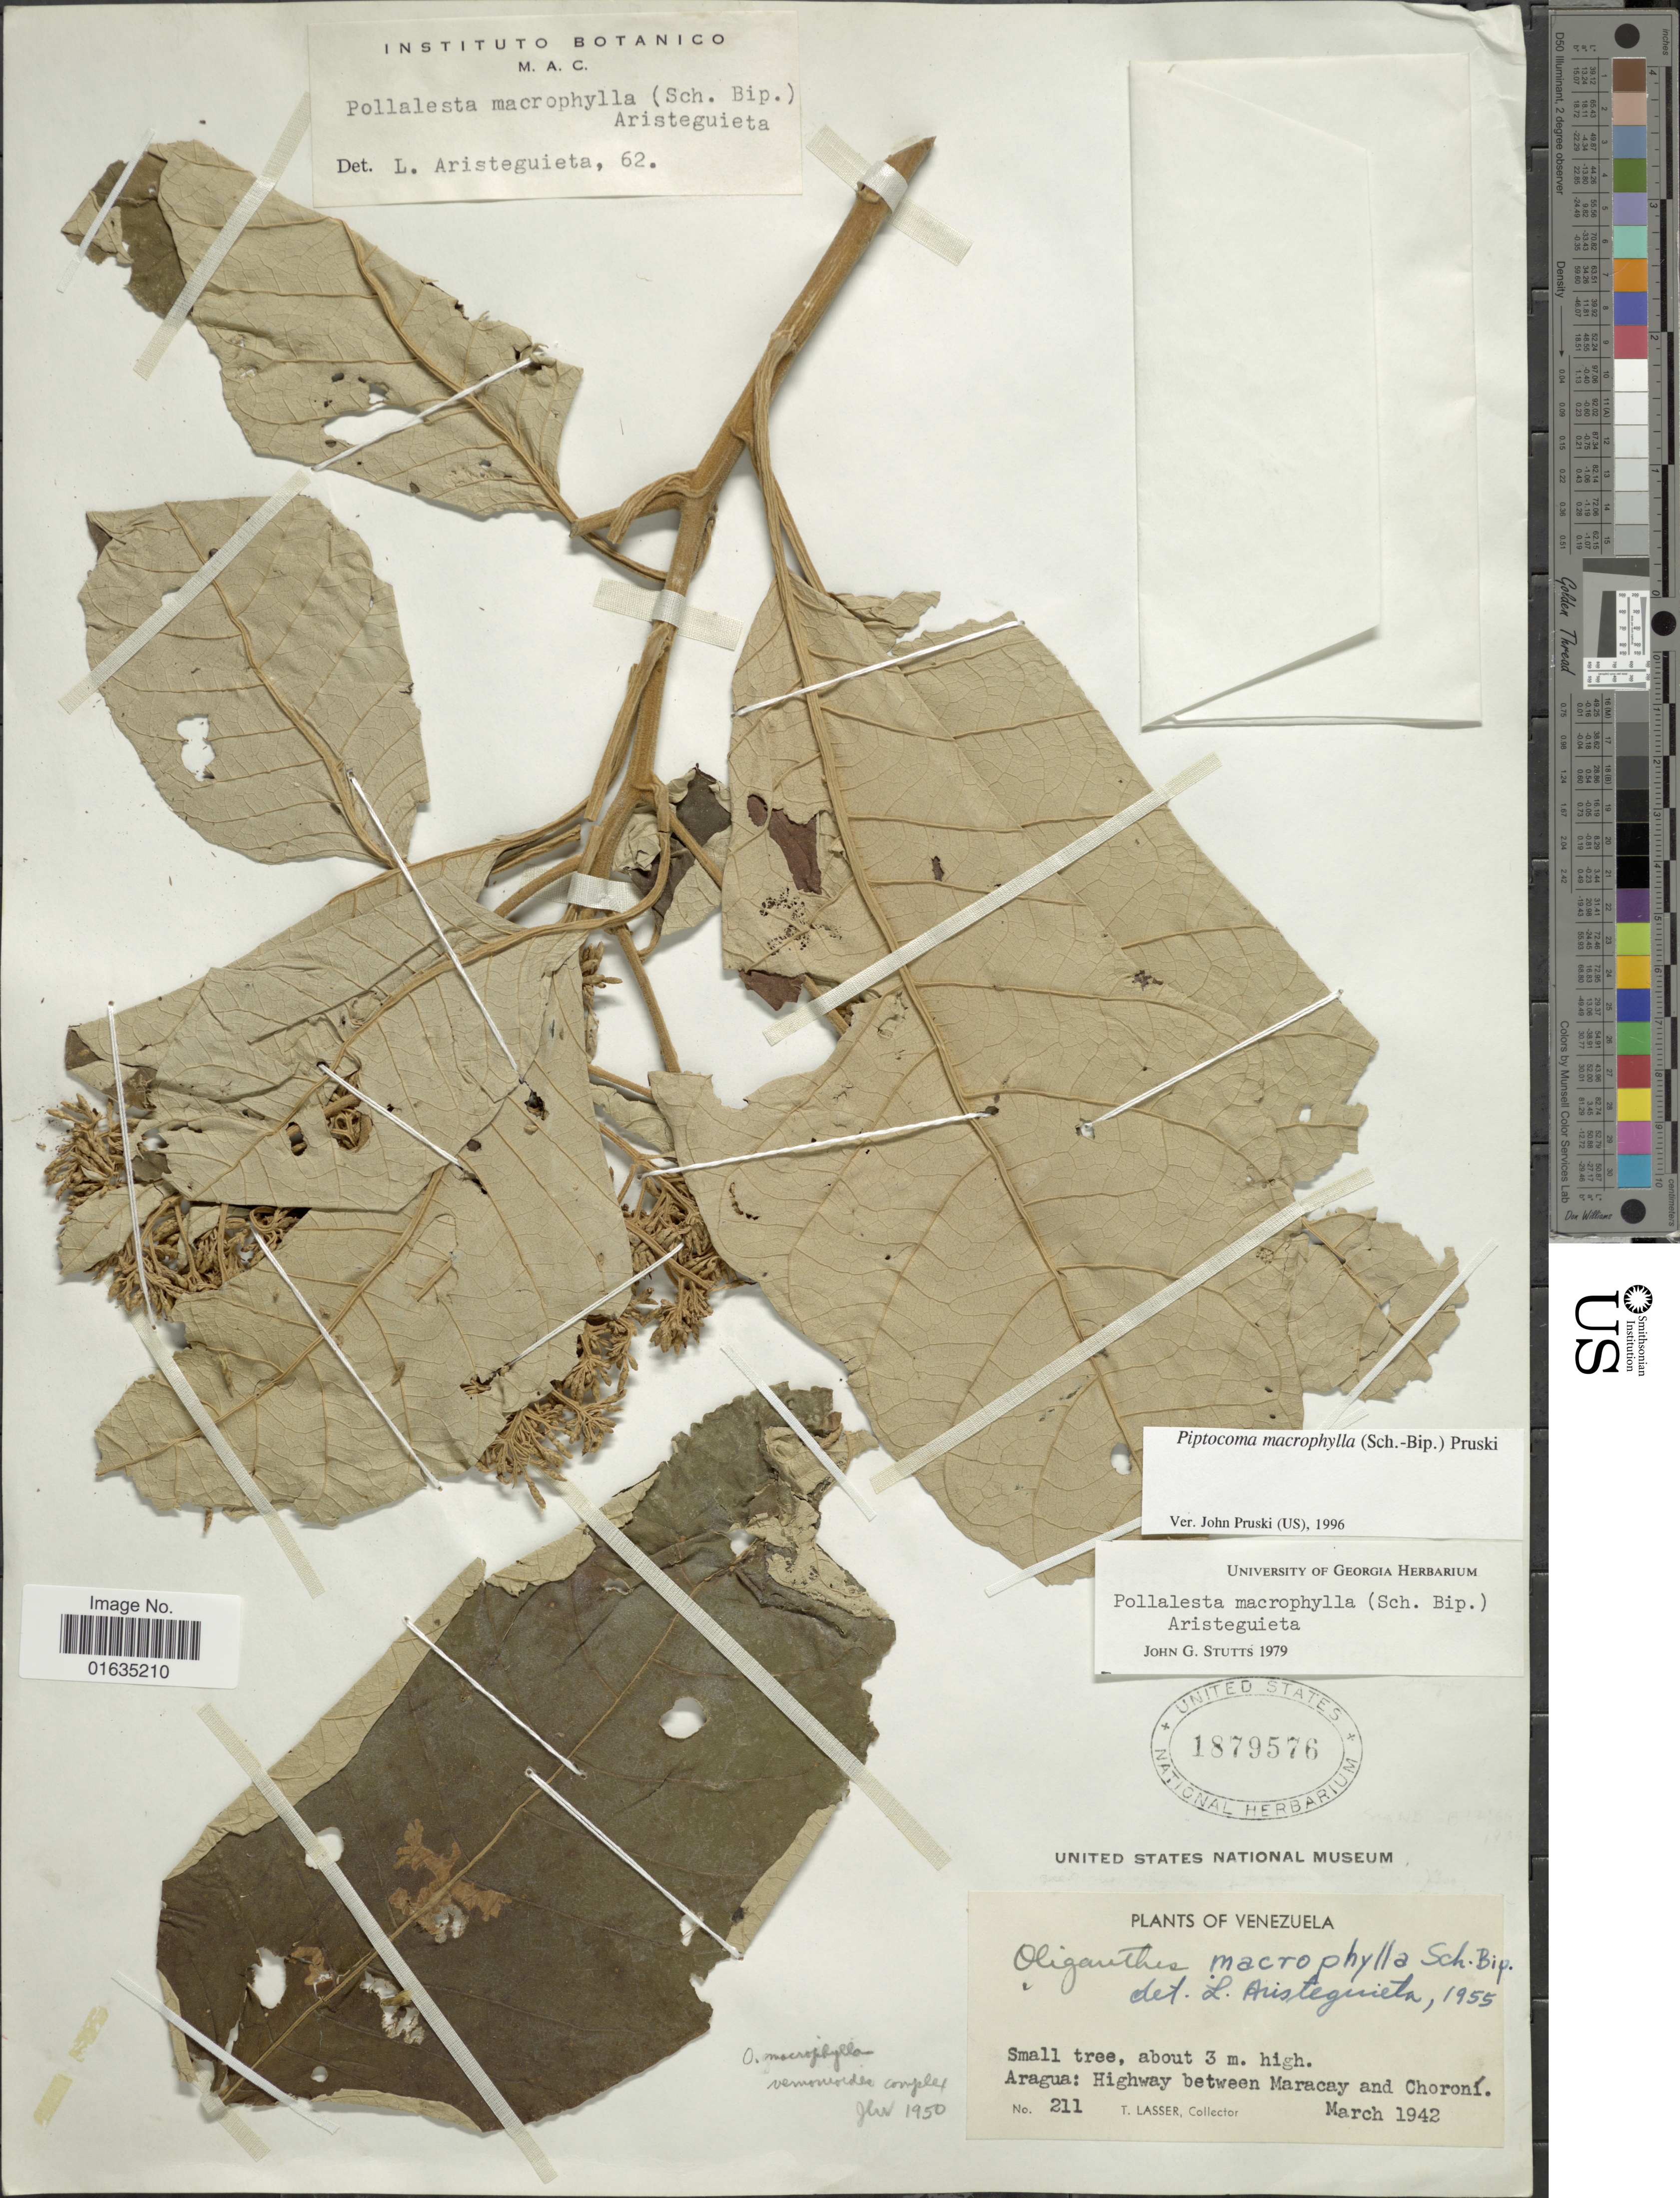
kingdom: Plantae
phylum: Tracheophyta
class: Magnoliopsida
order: Asterales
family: Asteraceae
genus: Piptocoma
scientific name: Piptocoma macrophylla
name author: (Sch. Bip.) Pruski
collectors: T. Lasser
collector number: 211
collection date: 1942-03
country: Venezuela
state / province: Aragua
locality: Highway between Maracay and Choroni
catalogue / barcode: US 1879576